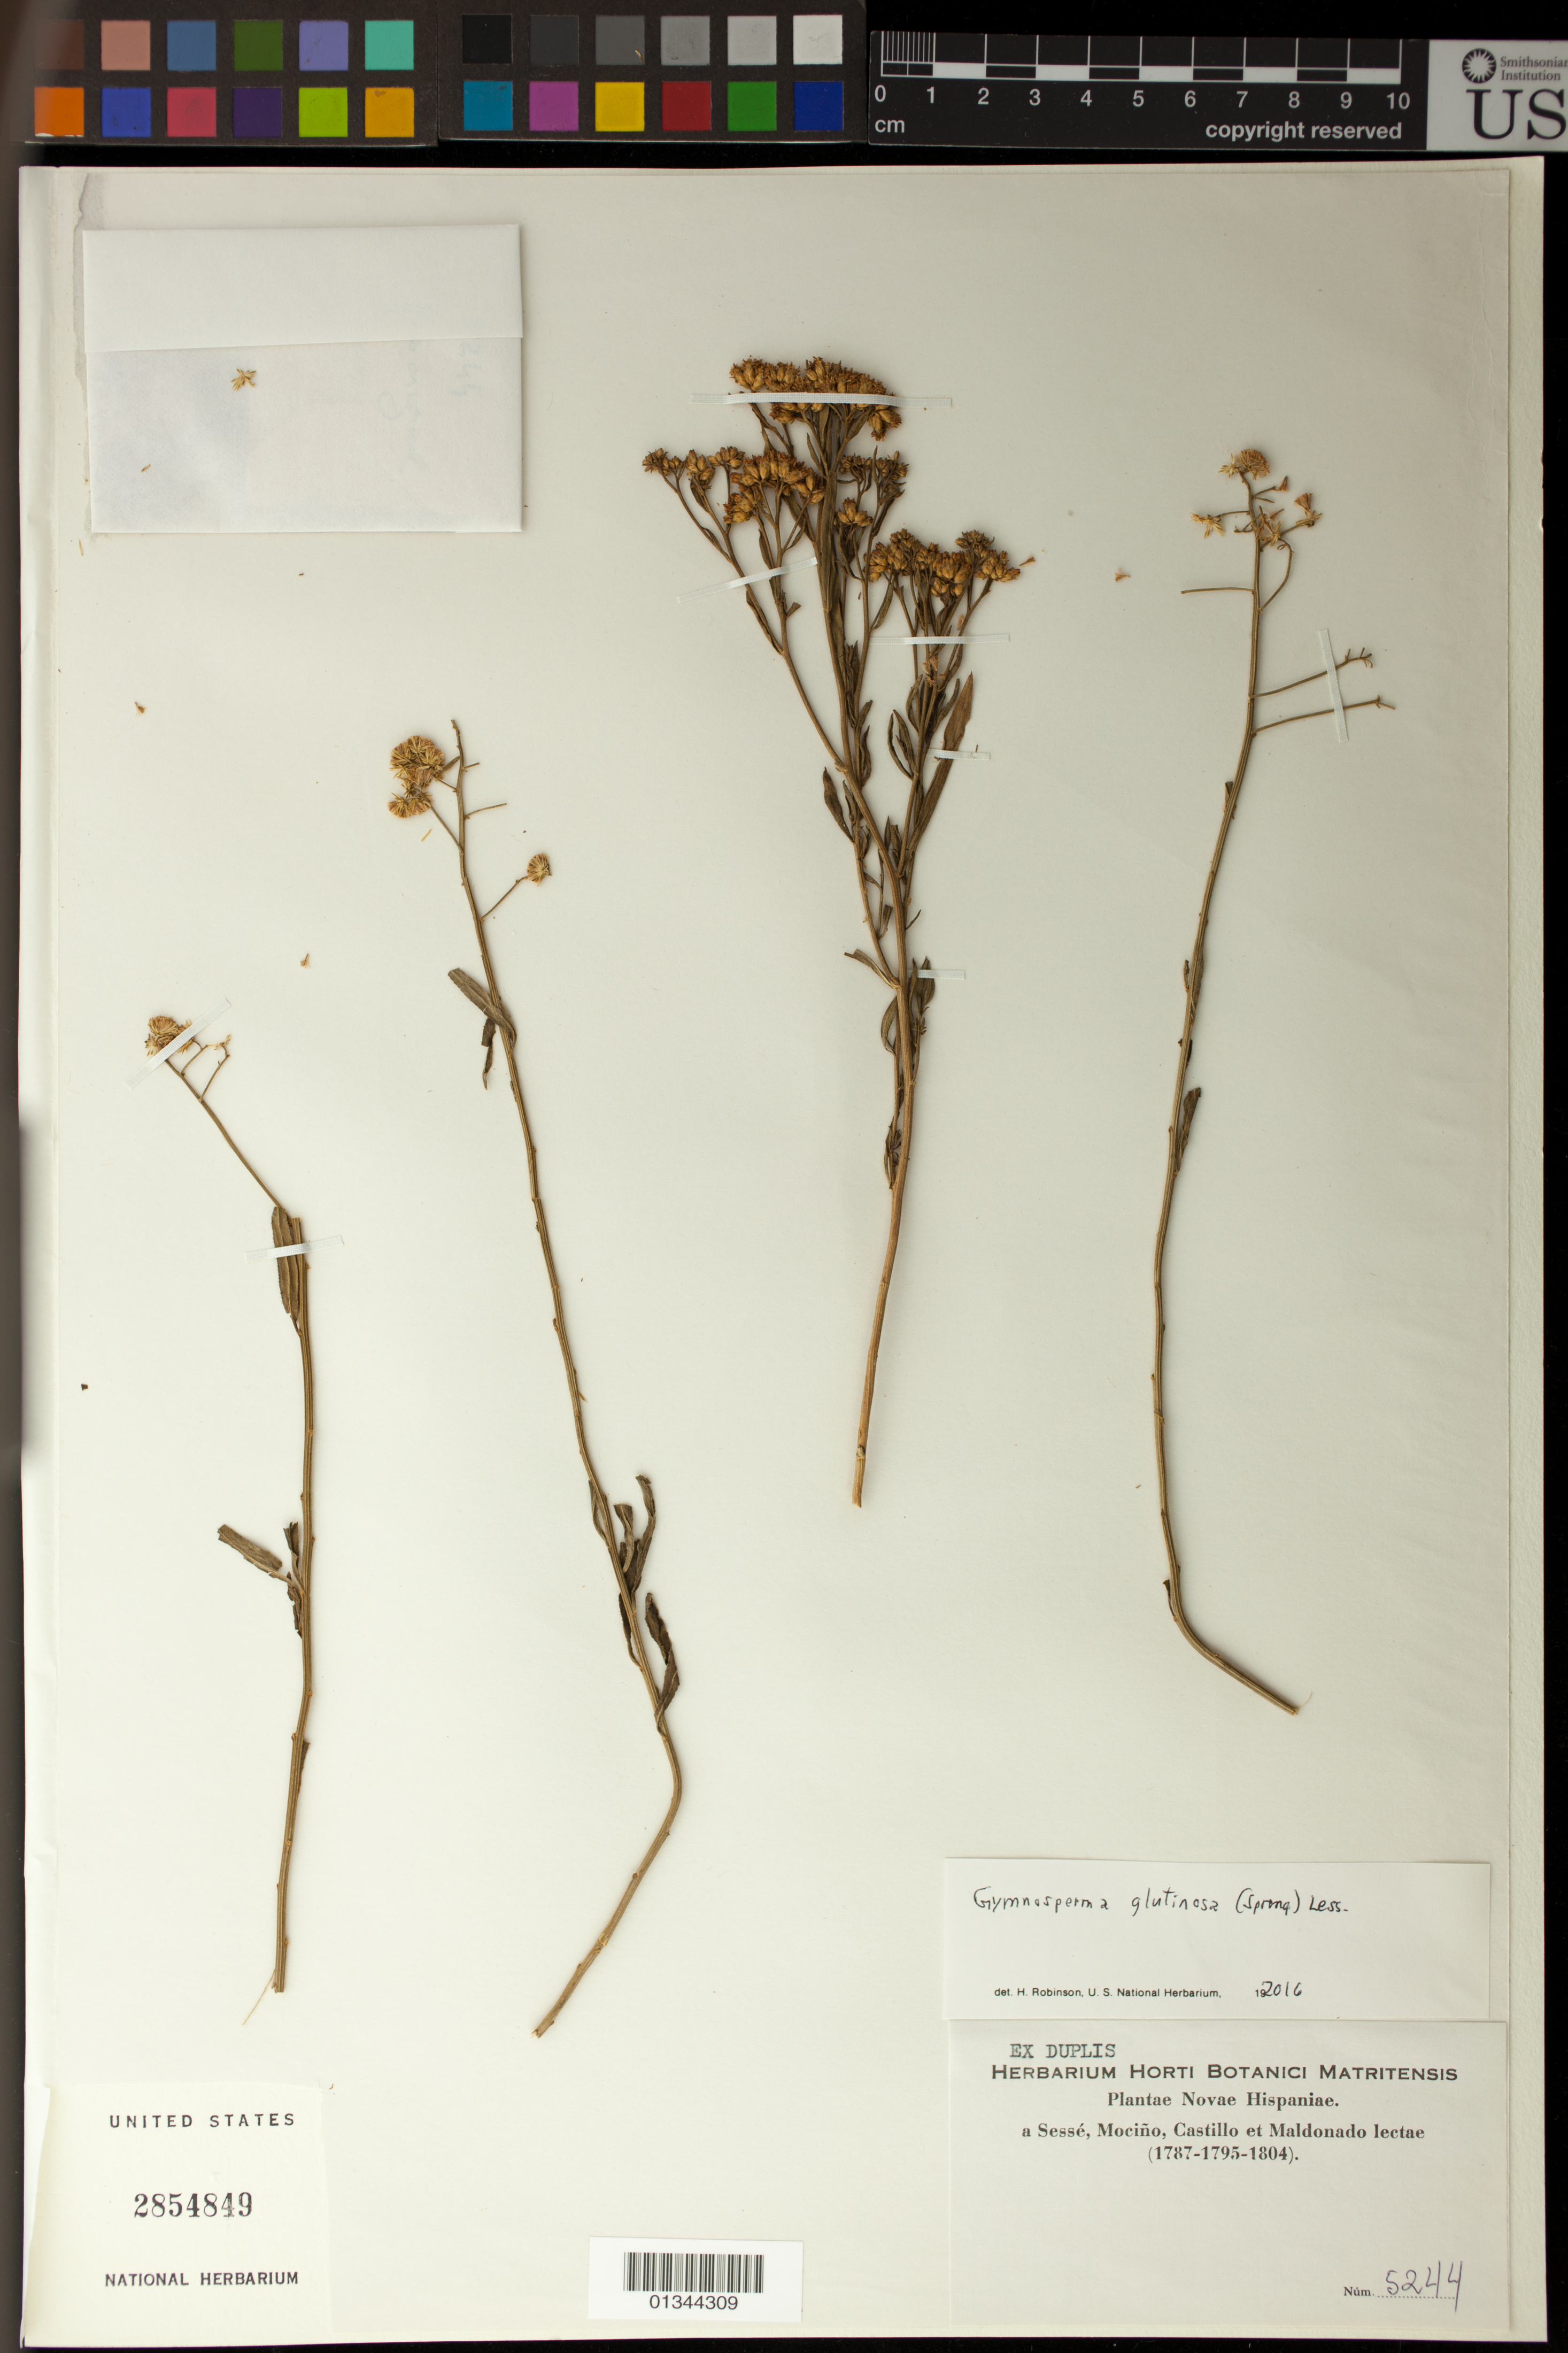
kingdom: Plantae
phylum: Tracheophyta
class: Magnoliopsida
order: Asterales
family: Asteraceae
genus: Gymnosperma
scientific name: Gymnosperma glutinosum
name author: (Spreng.) Less.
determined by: Robinson, Harold E., (US)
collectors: Sessé, --, Mociño, Castillo, -- & Maldonado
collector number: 5244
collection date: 1787/1804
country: Mexico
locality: Novae Hispaniae.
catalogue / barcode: US 2854849